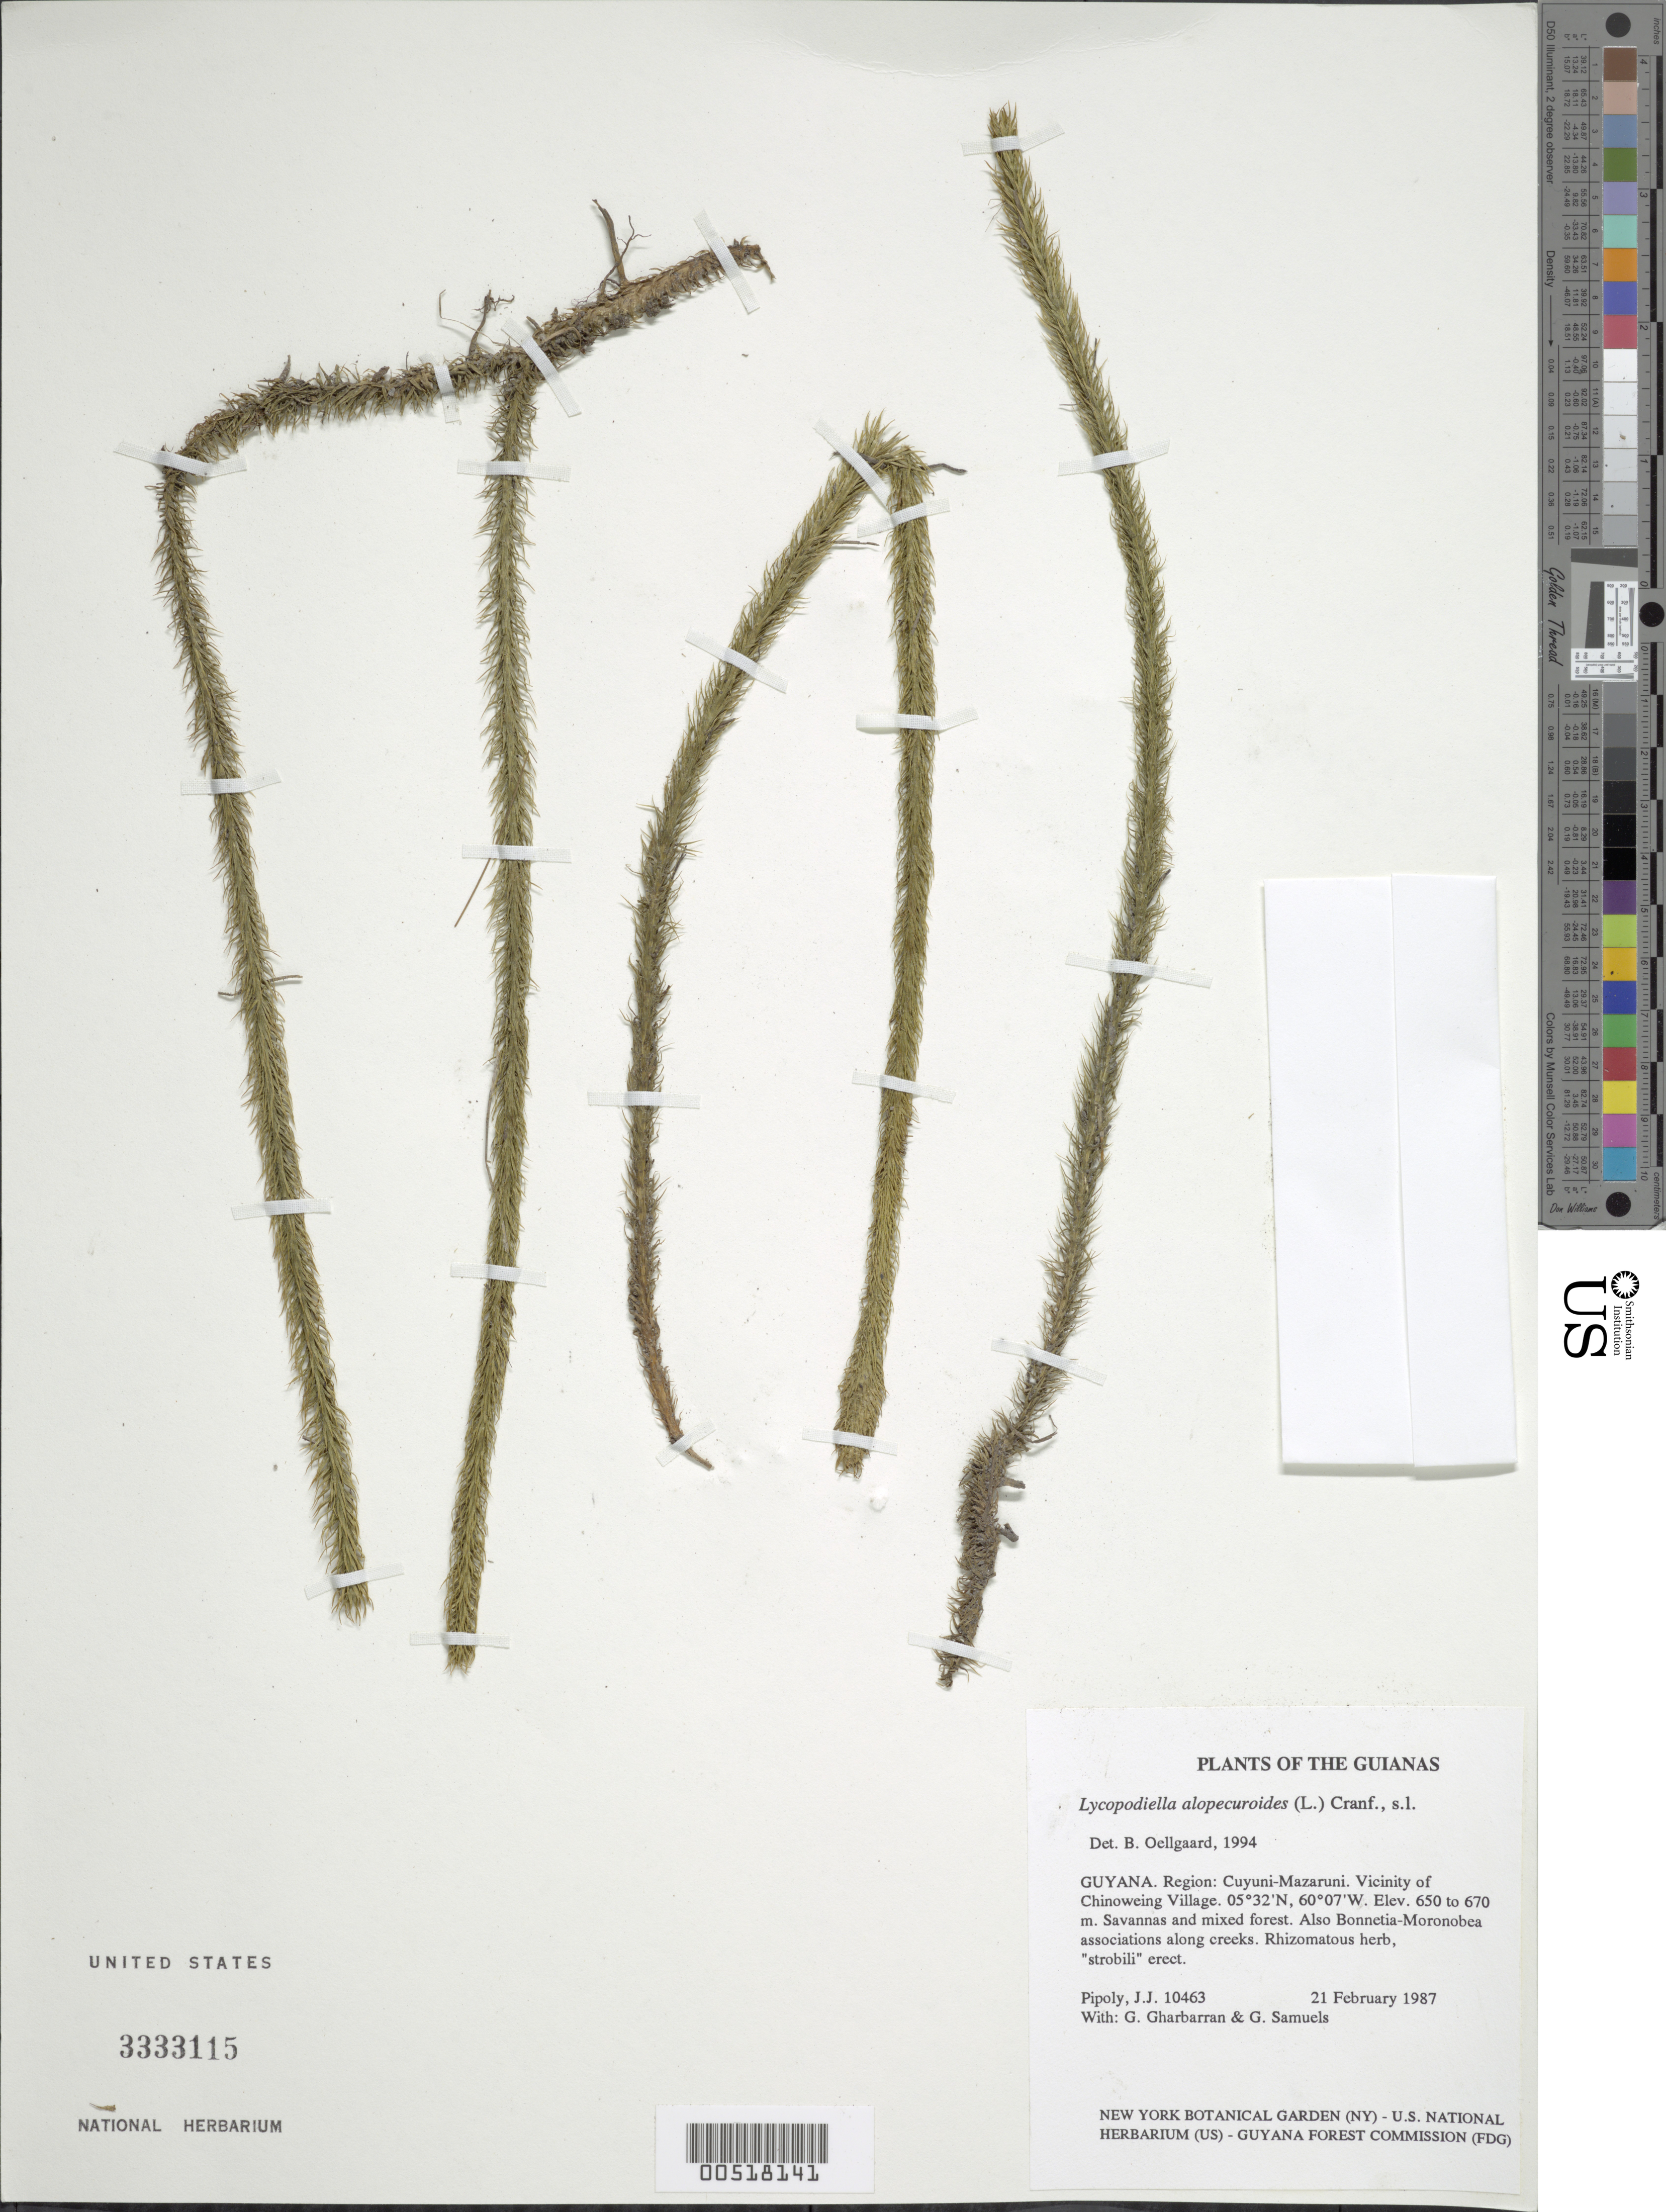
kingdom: Plantae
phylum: Tracheophyta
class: Lycopodiopsida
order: Lycopodiales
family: Lycopodiaceae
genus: Lycopodiella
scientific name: Lycopodiella alopecuroides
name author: (L.) Cranfill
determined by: Øllgaard, Benjamin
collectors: J. J. Pipoly, G. Gharbarran & G. Samuels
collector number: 10463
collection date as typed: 21 February 1987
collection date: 1987-02-21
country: Guyana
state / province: Cuyuni-Mazaruni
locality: Vicinity of Chinoweing Village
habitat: Savannas and mixed forest. Also Bonnetia-Moronobea associations along creeks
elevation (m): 650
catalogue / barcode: US 3333115